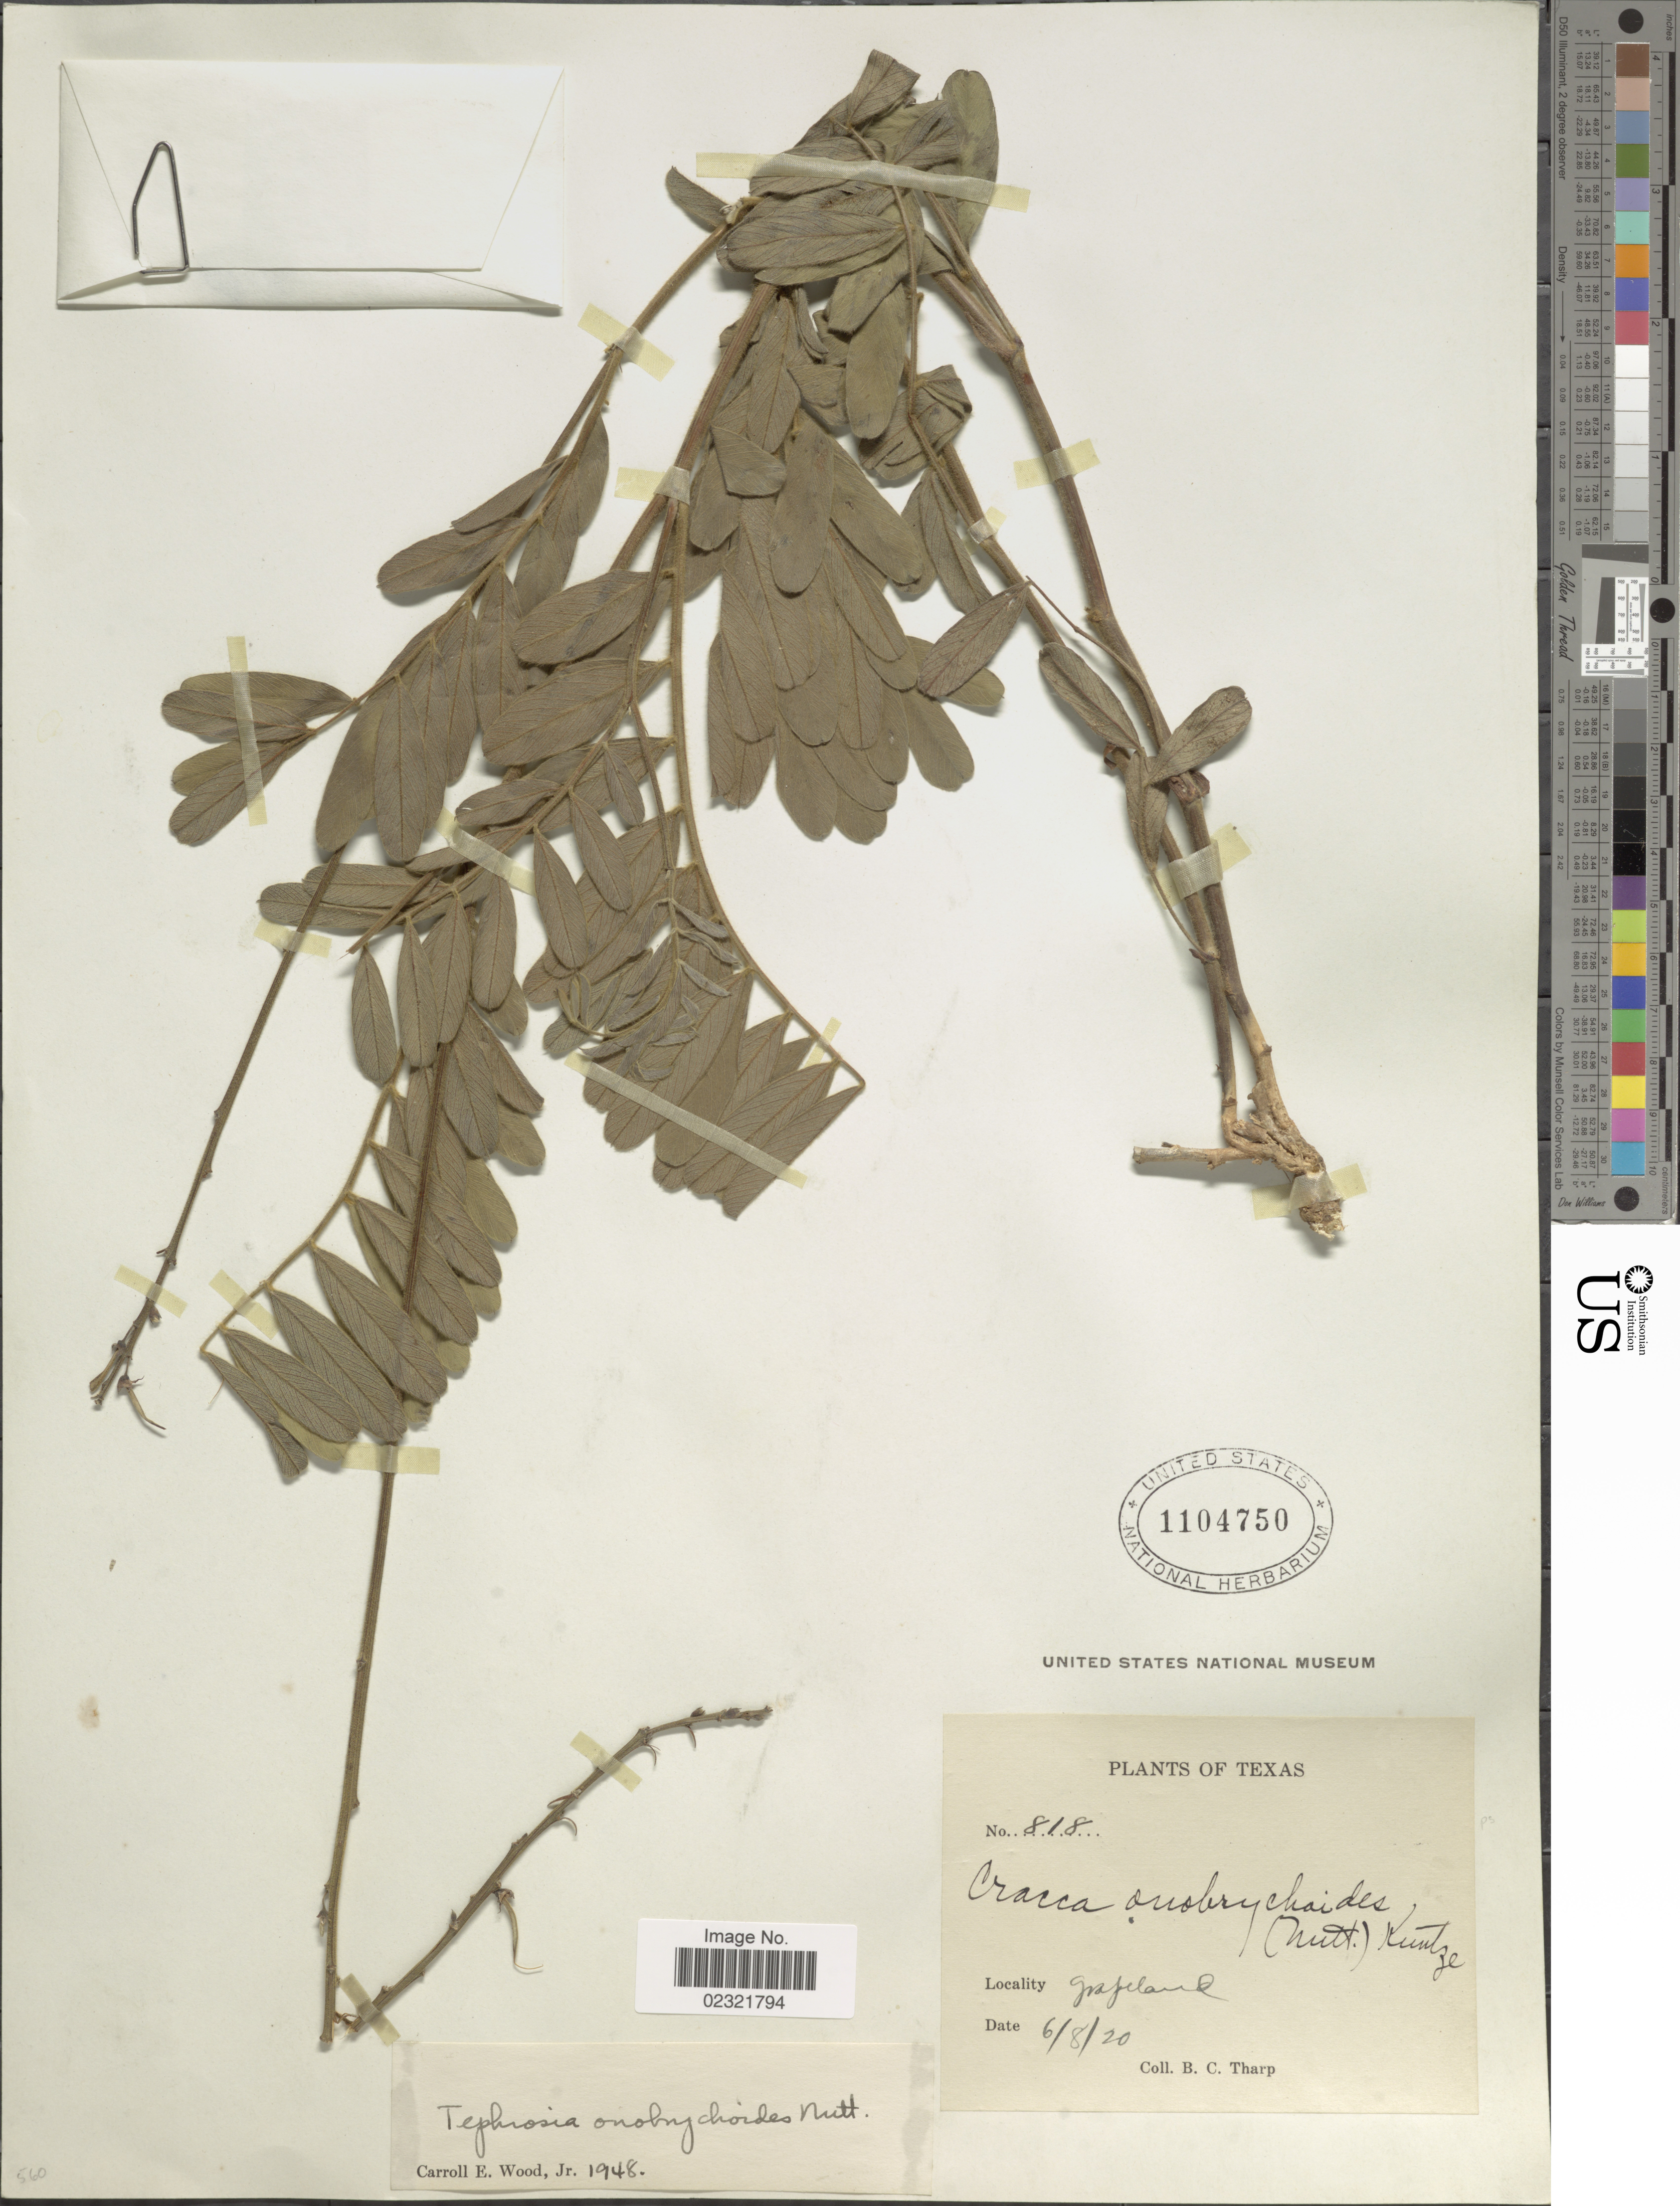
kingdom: Plantae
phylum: Tracheophyta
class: Magnoliopsida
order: Fabales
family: Fabaceae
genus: Tephrosia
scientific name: Tephrosia onobrychoides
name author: Nutt.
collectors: B. C. Tharp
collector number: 818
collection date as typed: Transcribed d/m/y: 8/6/20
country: United States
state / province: Texas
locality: Grapeland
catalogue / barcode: US 1104750